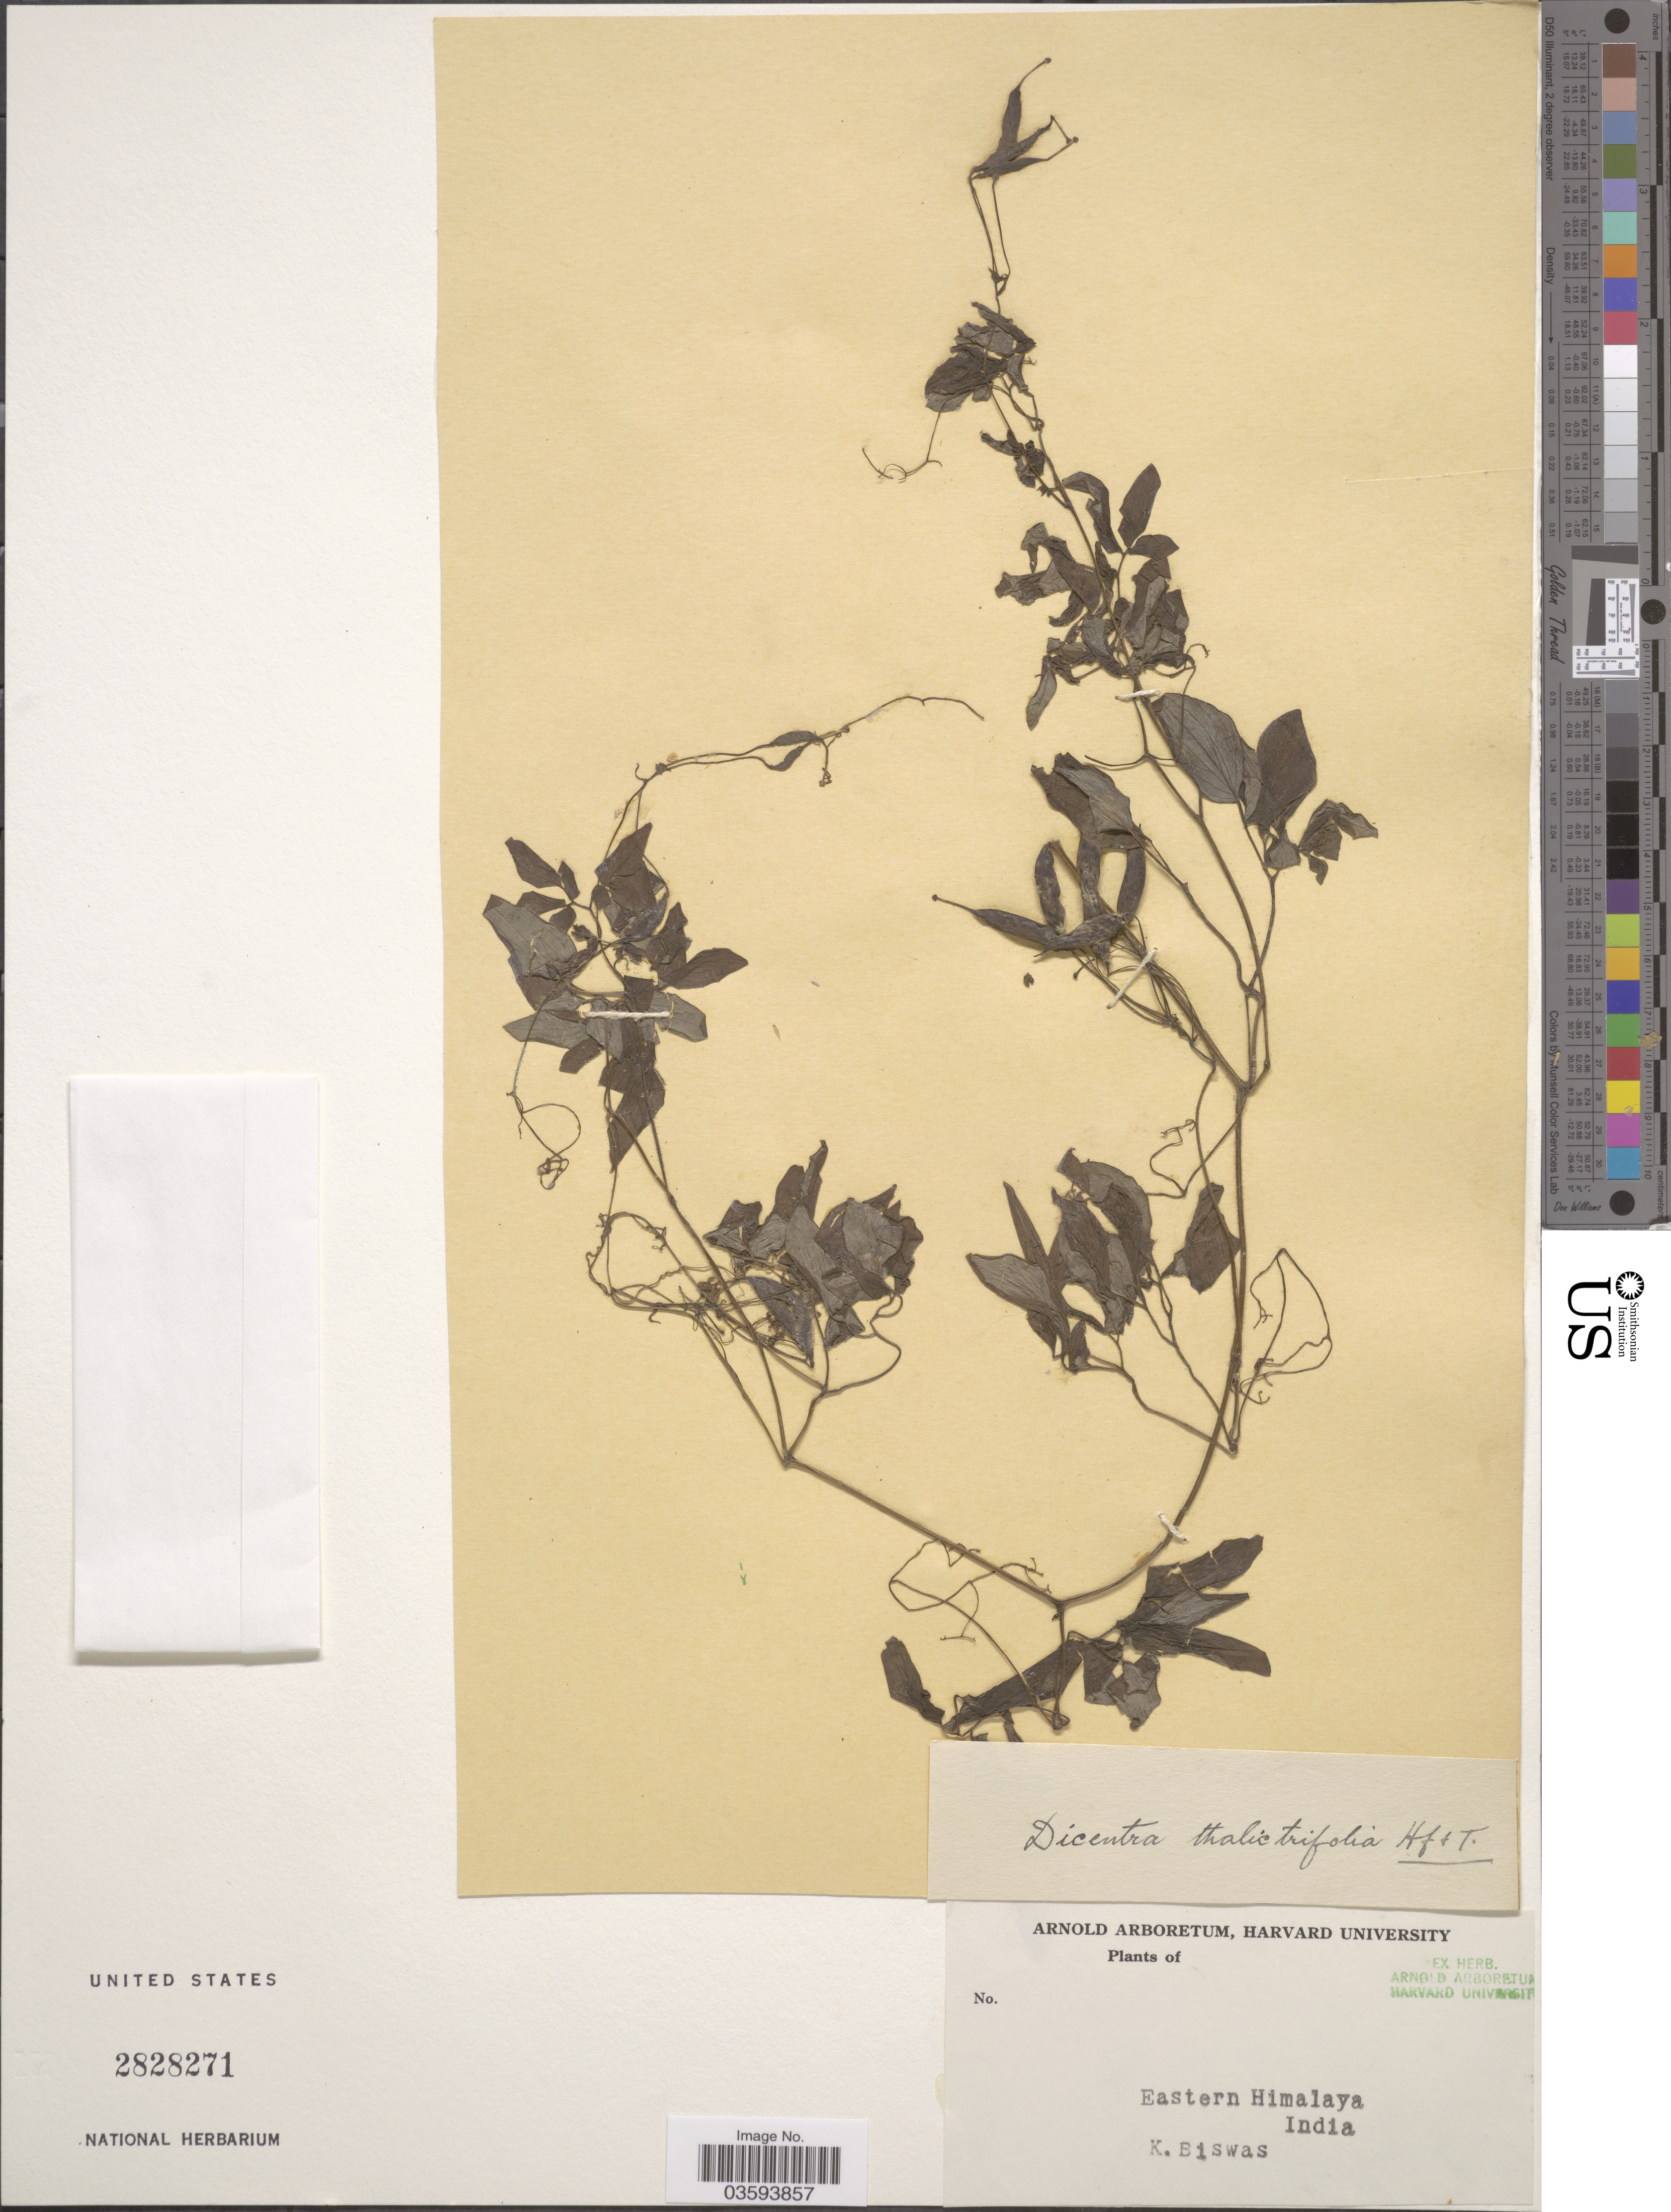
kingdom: Plantae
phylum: Tracheophyta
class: Magnoliopsida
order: Ranunculales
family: Papaveraceae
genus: Dactylicapnos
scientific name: Dactylicapnos scandens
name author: (D. Don) Hutch.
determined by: Strong, M. T., (US), Smithsonian Institution - National Museum of Natural History (UNITED STATES)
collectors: K. Biswas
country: India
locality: Eastern Himalaya.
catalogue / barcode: US 2828271